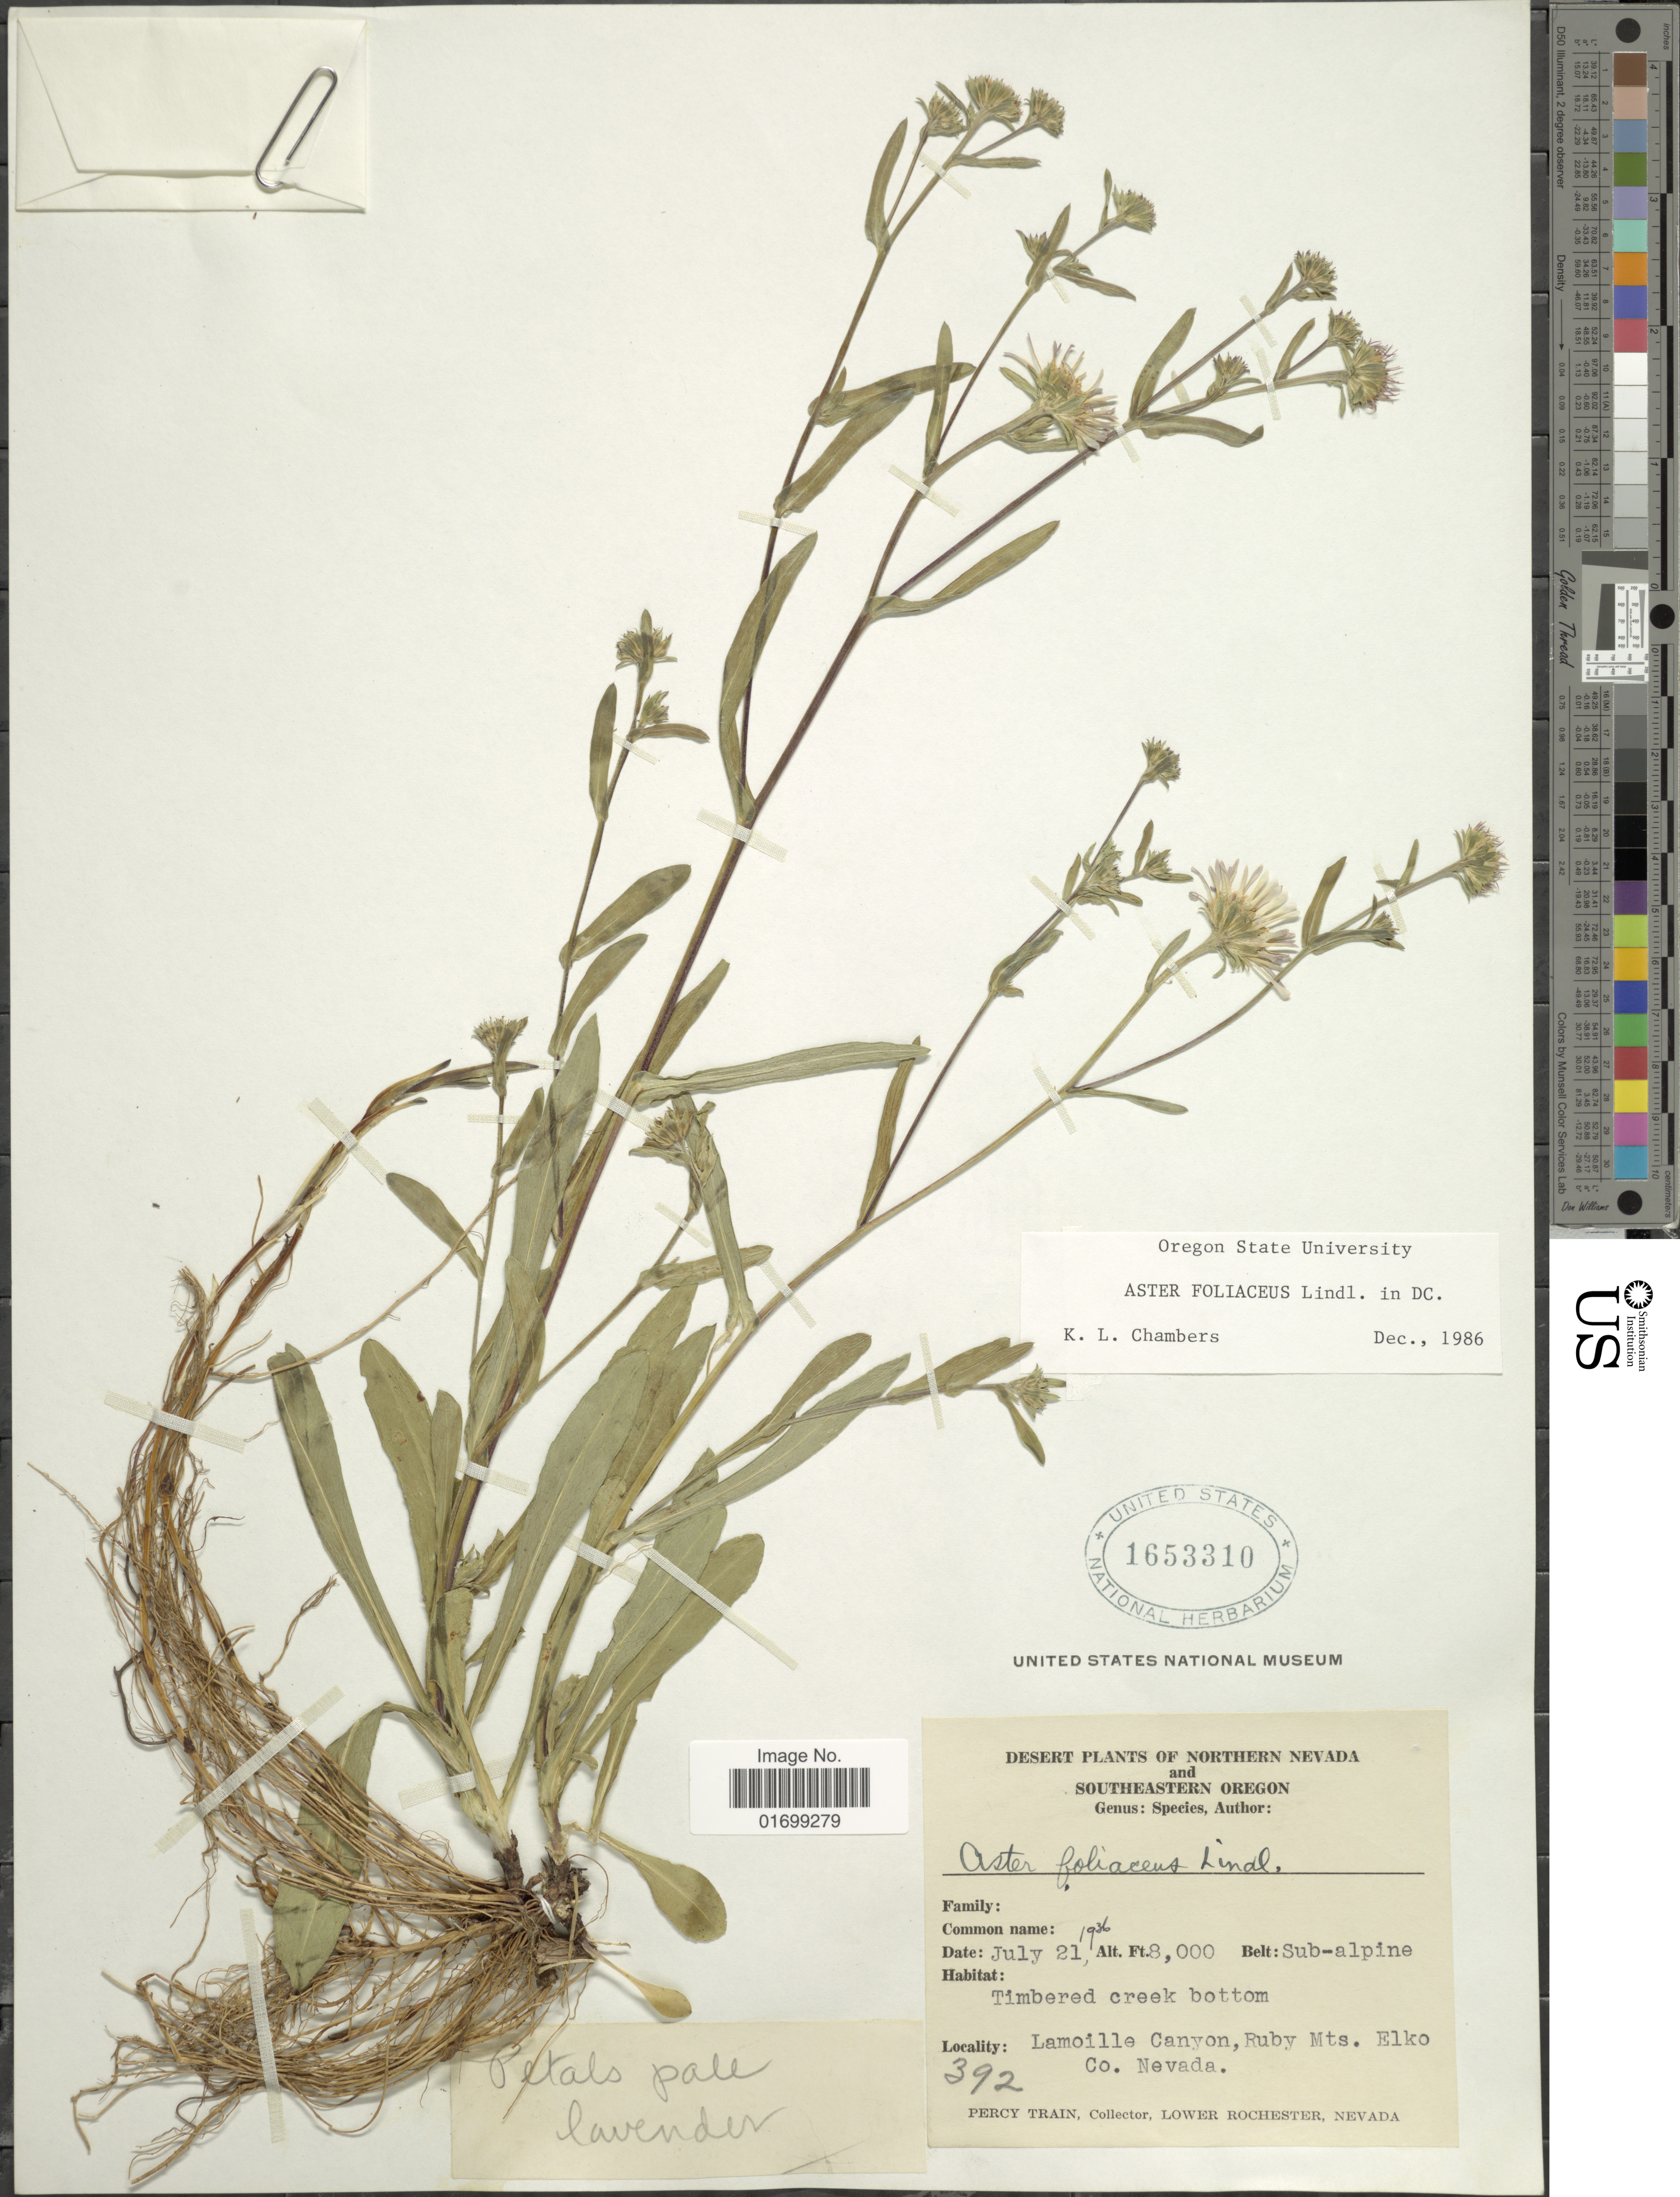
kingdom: Plantae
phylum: Tracheophyta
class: Magnoliopsida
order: Asterales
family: Asteraceae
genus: Symphyotrichum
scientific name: Symphyotrichum foliaceum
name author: (Lindl. ex DC.) G.L. Nesom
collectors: P. Train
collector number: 392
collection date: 1936-07-21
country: United States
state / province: Nevada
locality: Northern Nevada, belt: sub-alpine, Timbered Creek bottom, Lamoille Canyon, Ruby Mts., Elko Co.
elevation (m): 2438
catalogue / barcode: US 1653310